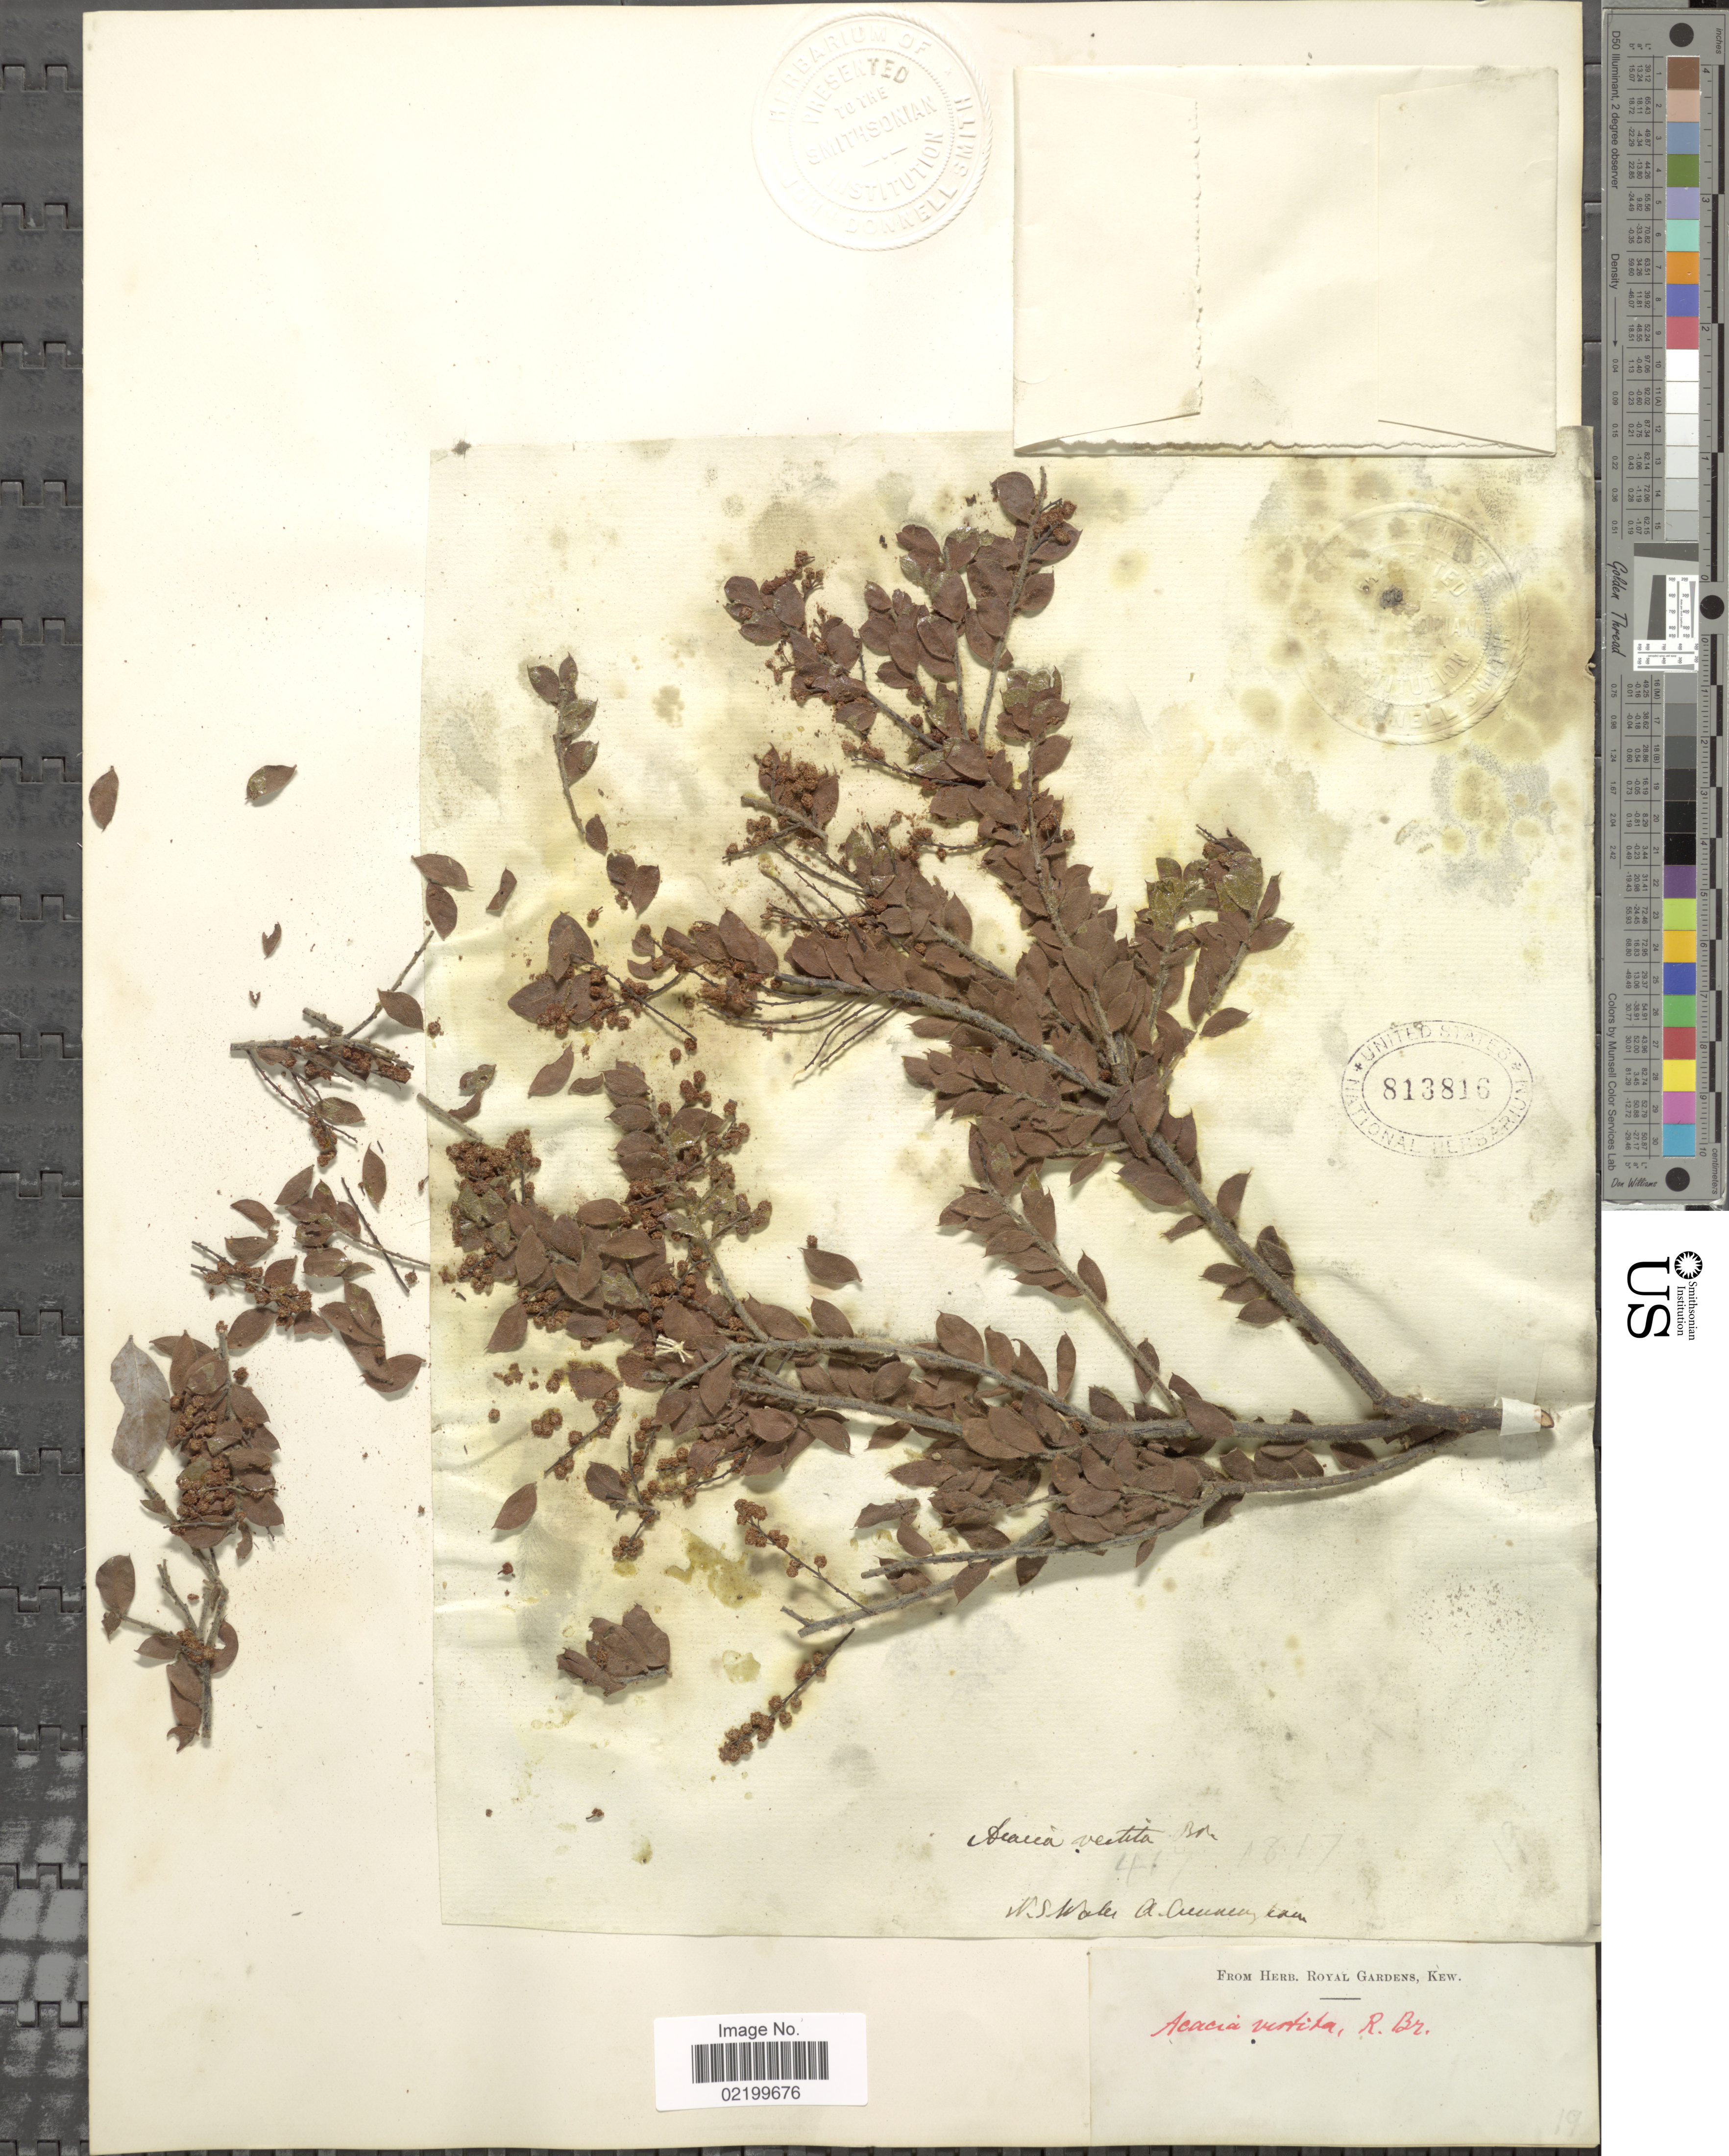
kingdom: Plantae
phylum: Tracheophyta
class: Magnoliopsida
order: Fabales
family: Fabaceae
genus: Acacia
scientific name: Acacia vestita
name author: Ker Gawl.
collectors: ex herb. Royal Gardens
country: Australia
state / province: New South Wales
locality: N.S. Wales.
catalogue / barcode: US 813816